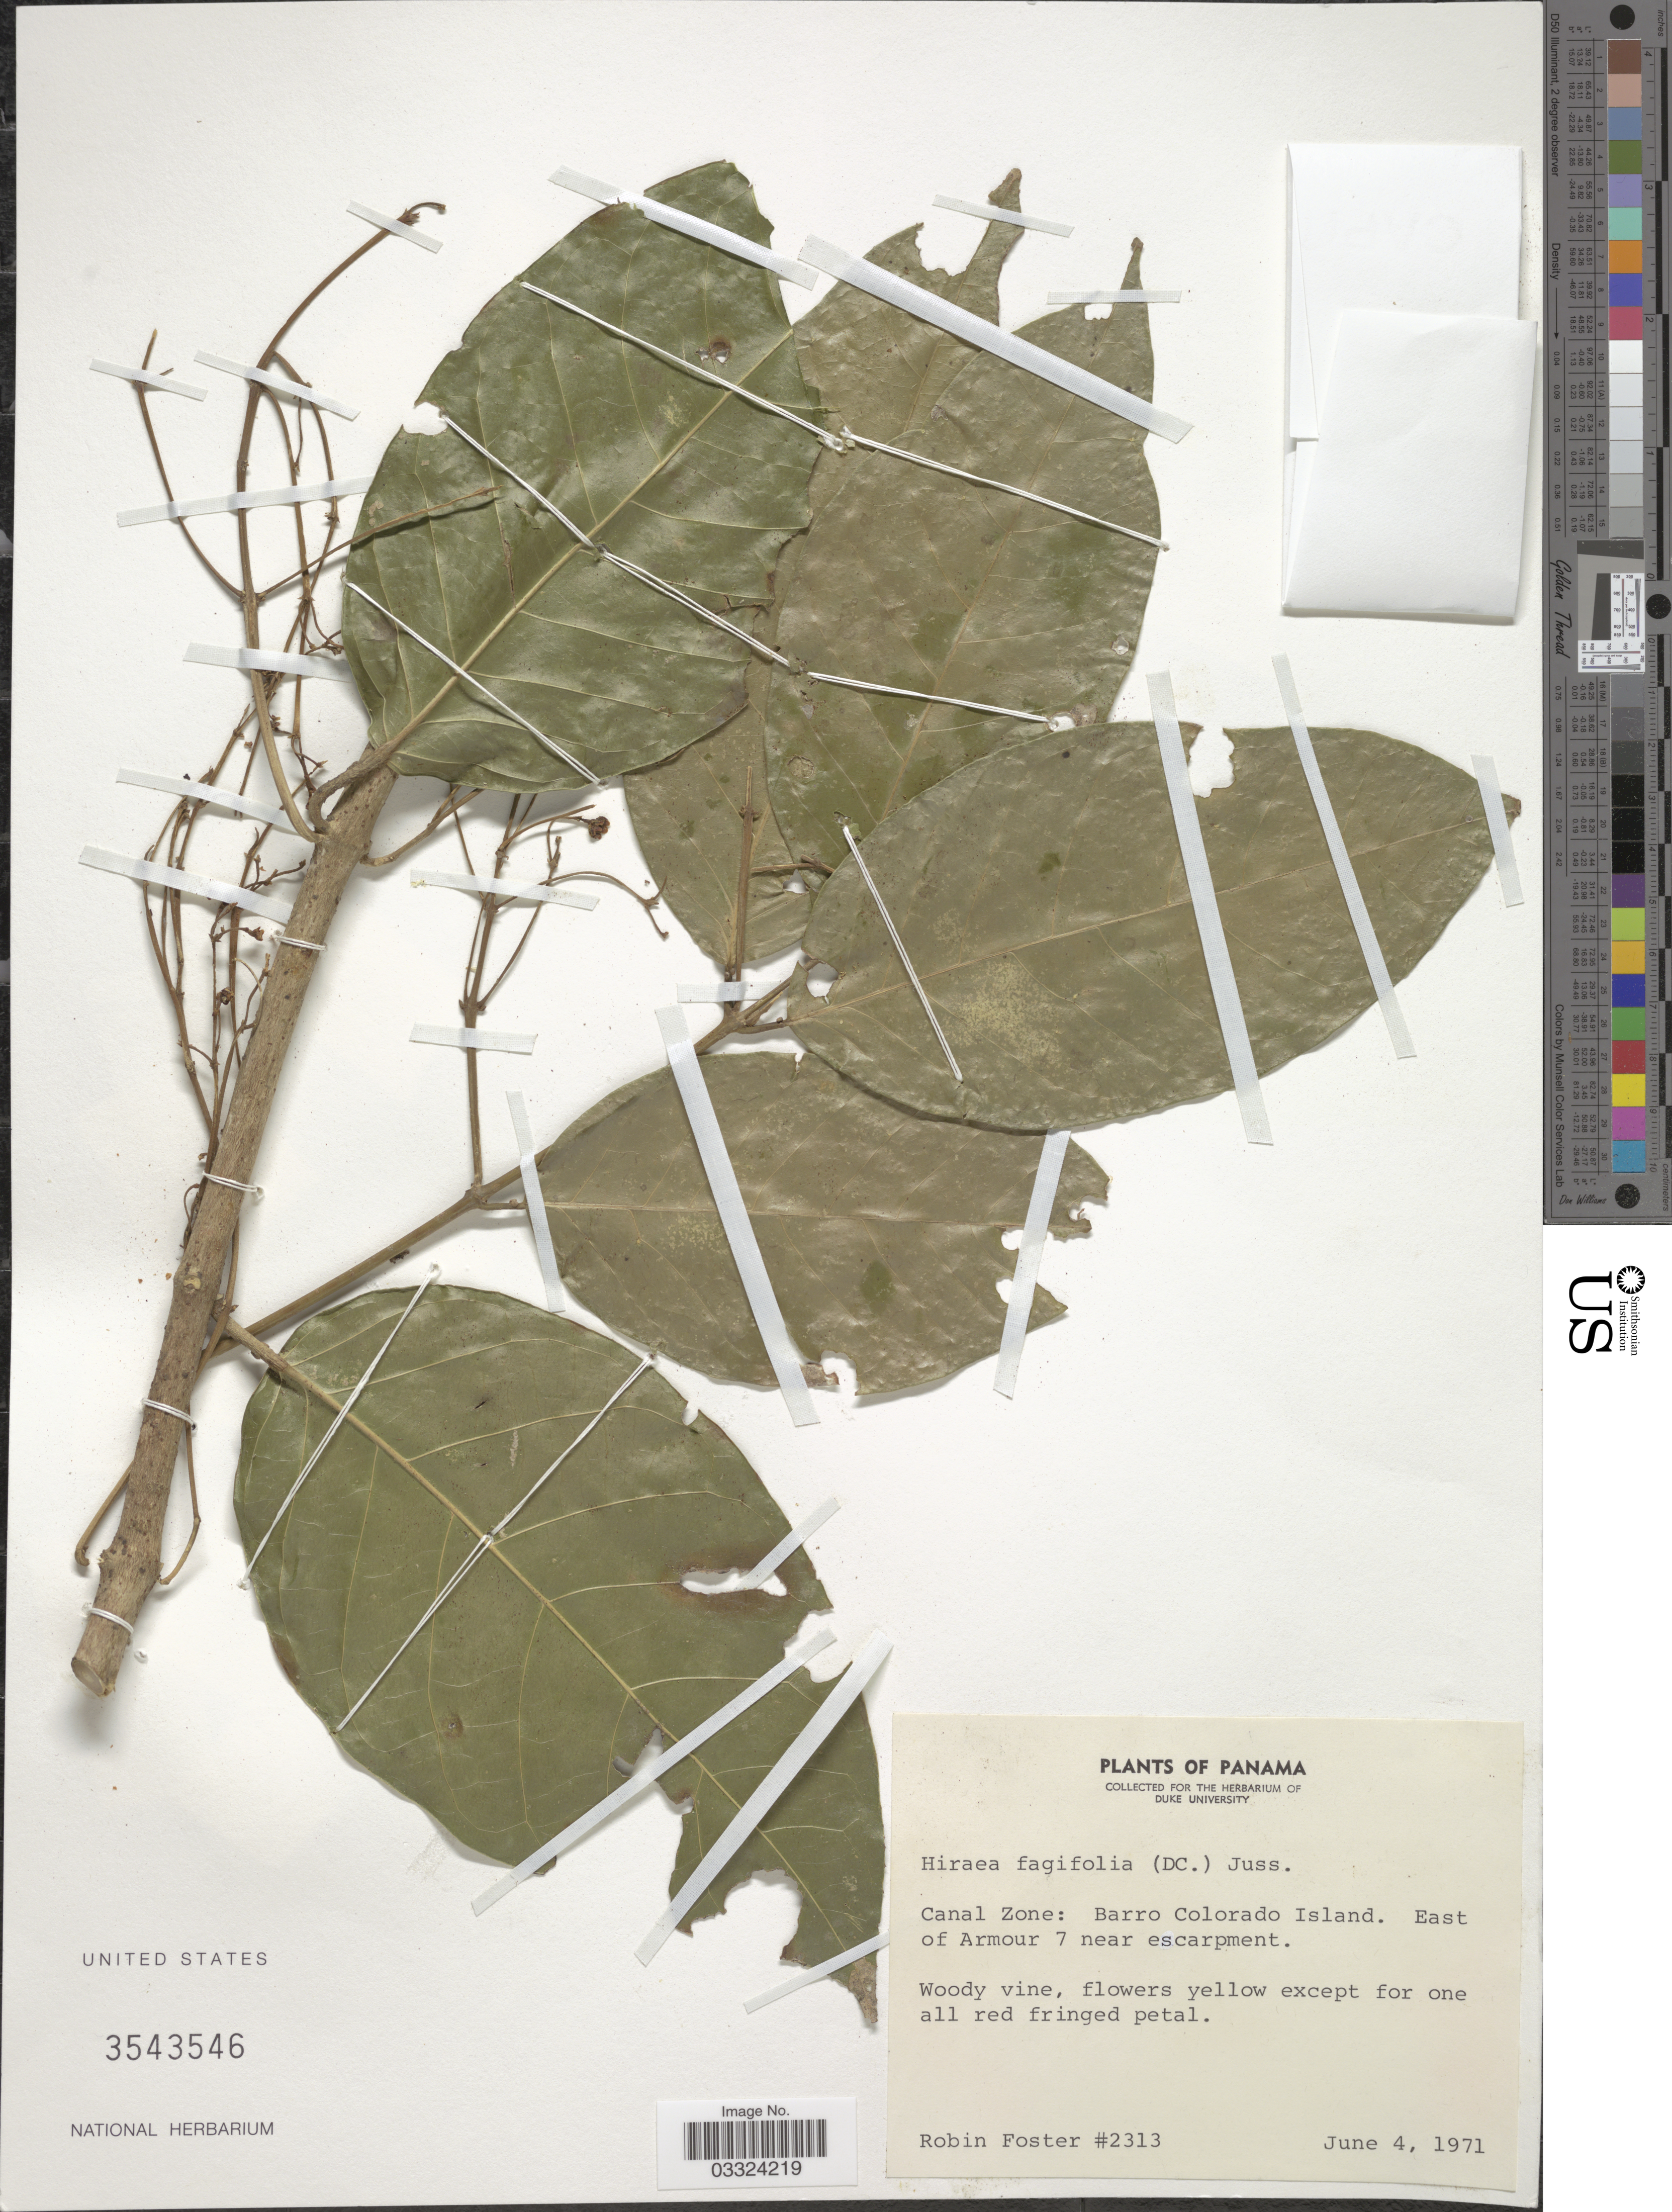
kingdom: Plantae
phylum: Tracheophyta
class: Magnoliopsida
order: Malpighiales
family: Malpighiaceae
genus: Hiraea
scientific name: Hiraea fagifolia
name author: (DC.) A. Juss.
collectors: R. B. Foster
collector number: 2313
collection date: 1971-06-04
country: Panama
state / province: Panamá Oeste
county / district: Canal Zone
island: Barro Colorado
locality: Canal Zone: Barro Colorado Island. East of Armour 7 near escarpment.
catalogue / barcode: US 3543546